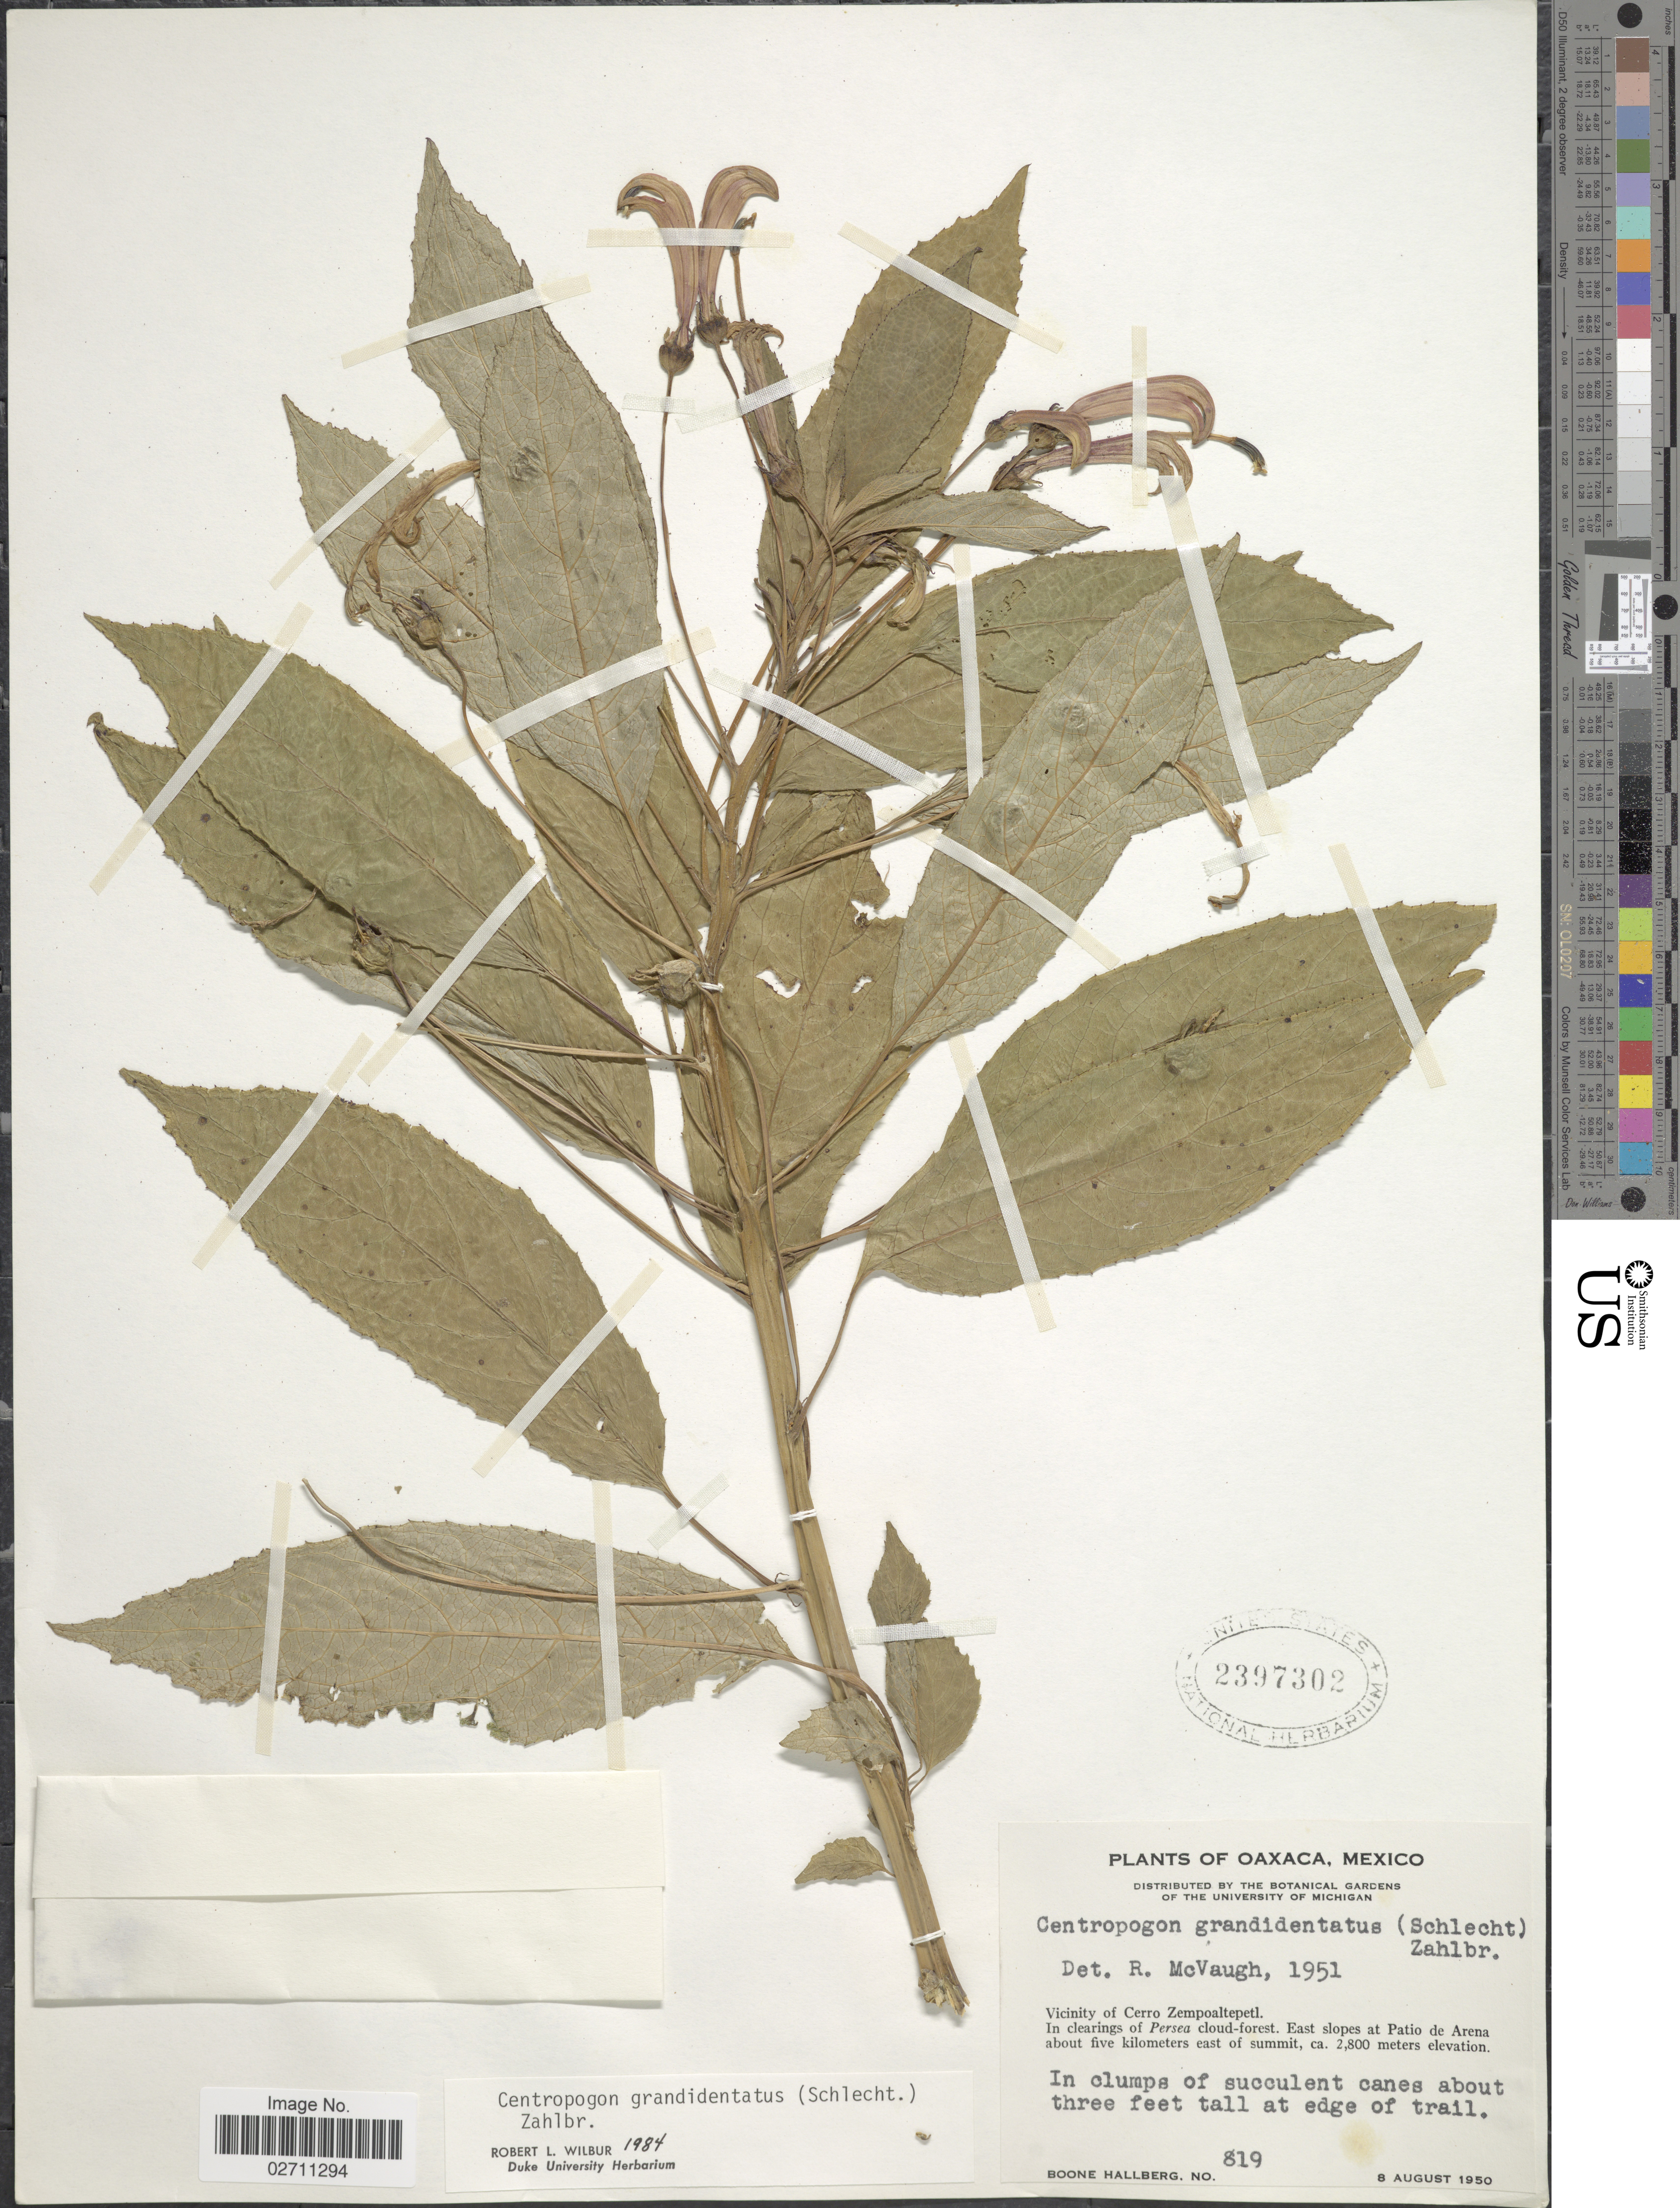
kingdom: Plantae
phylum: Tracheophyta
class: Magnoliopsida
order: Asterales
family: Campanulaceae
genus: Centropogon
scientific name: Centropogon grandidentatus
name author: (Schltdl.) Zahlbr.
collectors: B. Hallberg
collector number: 819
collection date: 1950-08-08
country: Mexico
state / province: Oaxaca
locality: Vicinity of Cerro Zempoaltepetl, in clearings, east slopes at Patio de Arena above five kilometers east of summit, at edge of trail.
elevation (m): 2800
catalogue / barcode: US 2397302